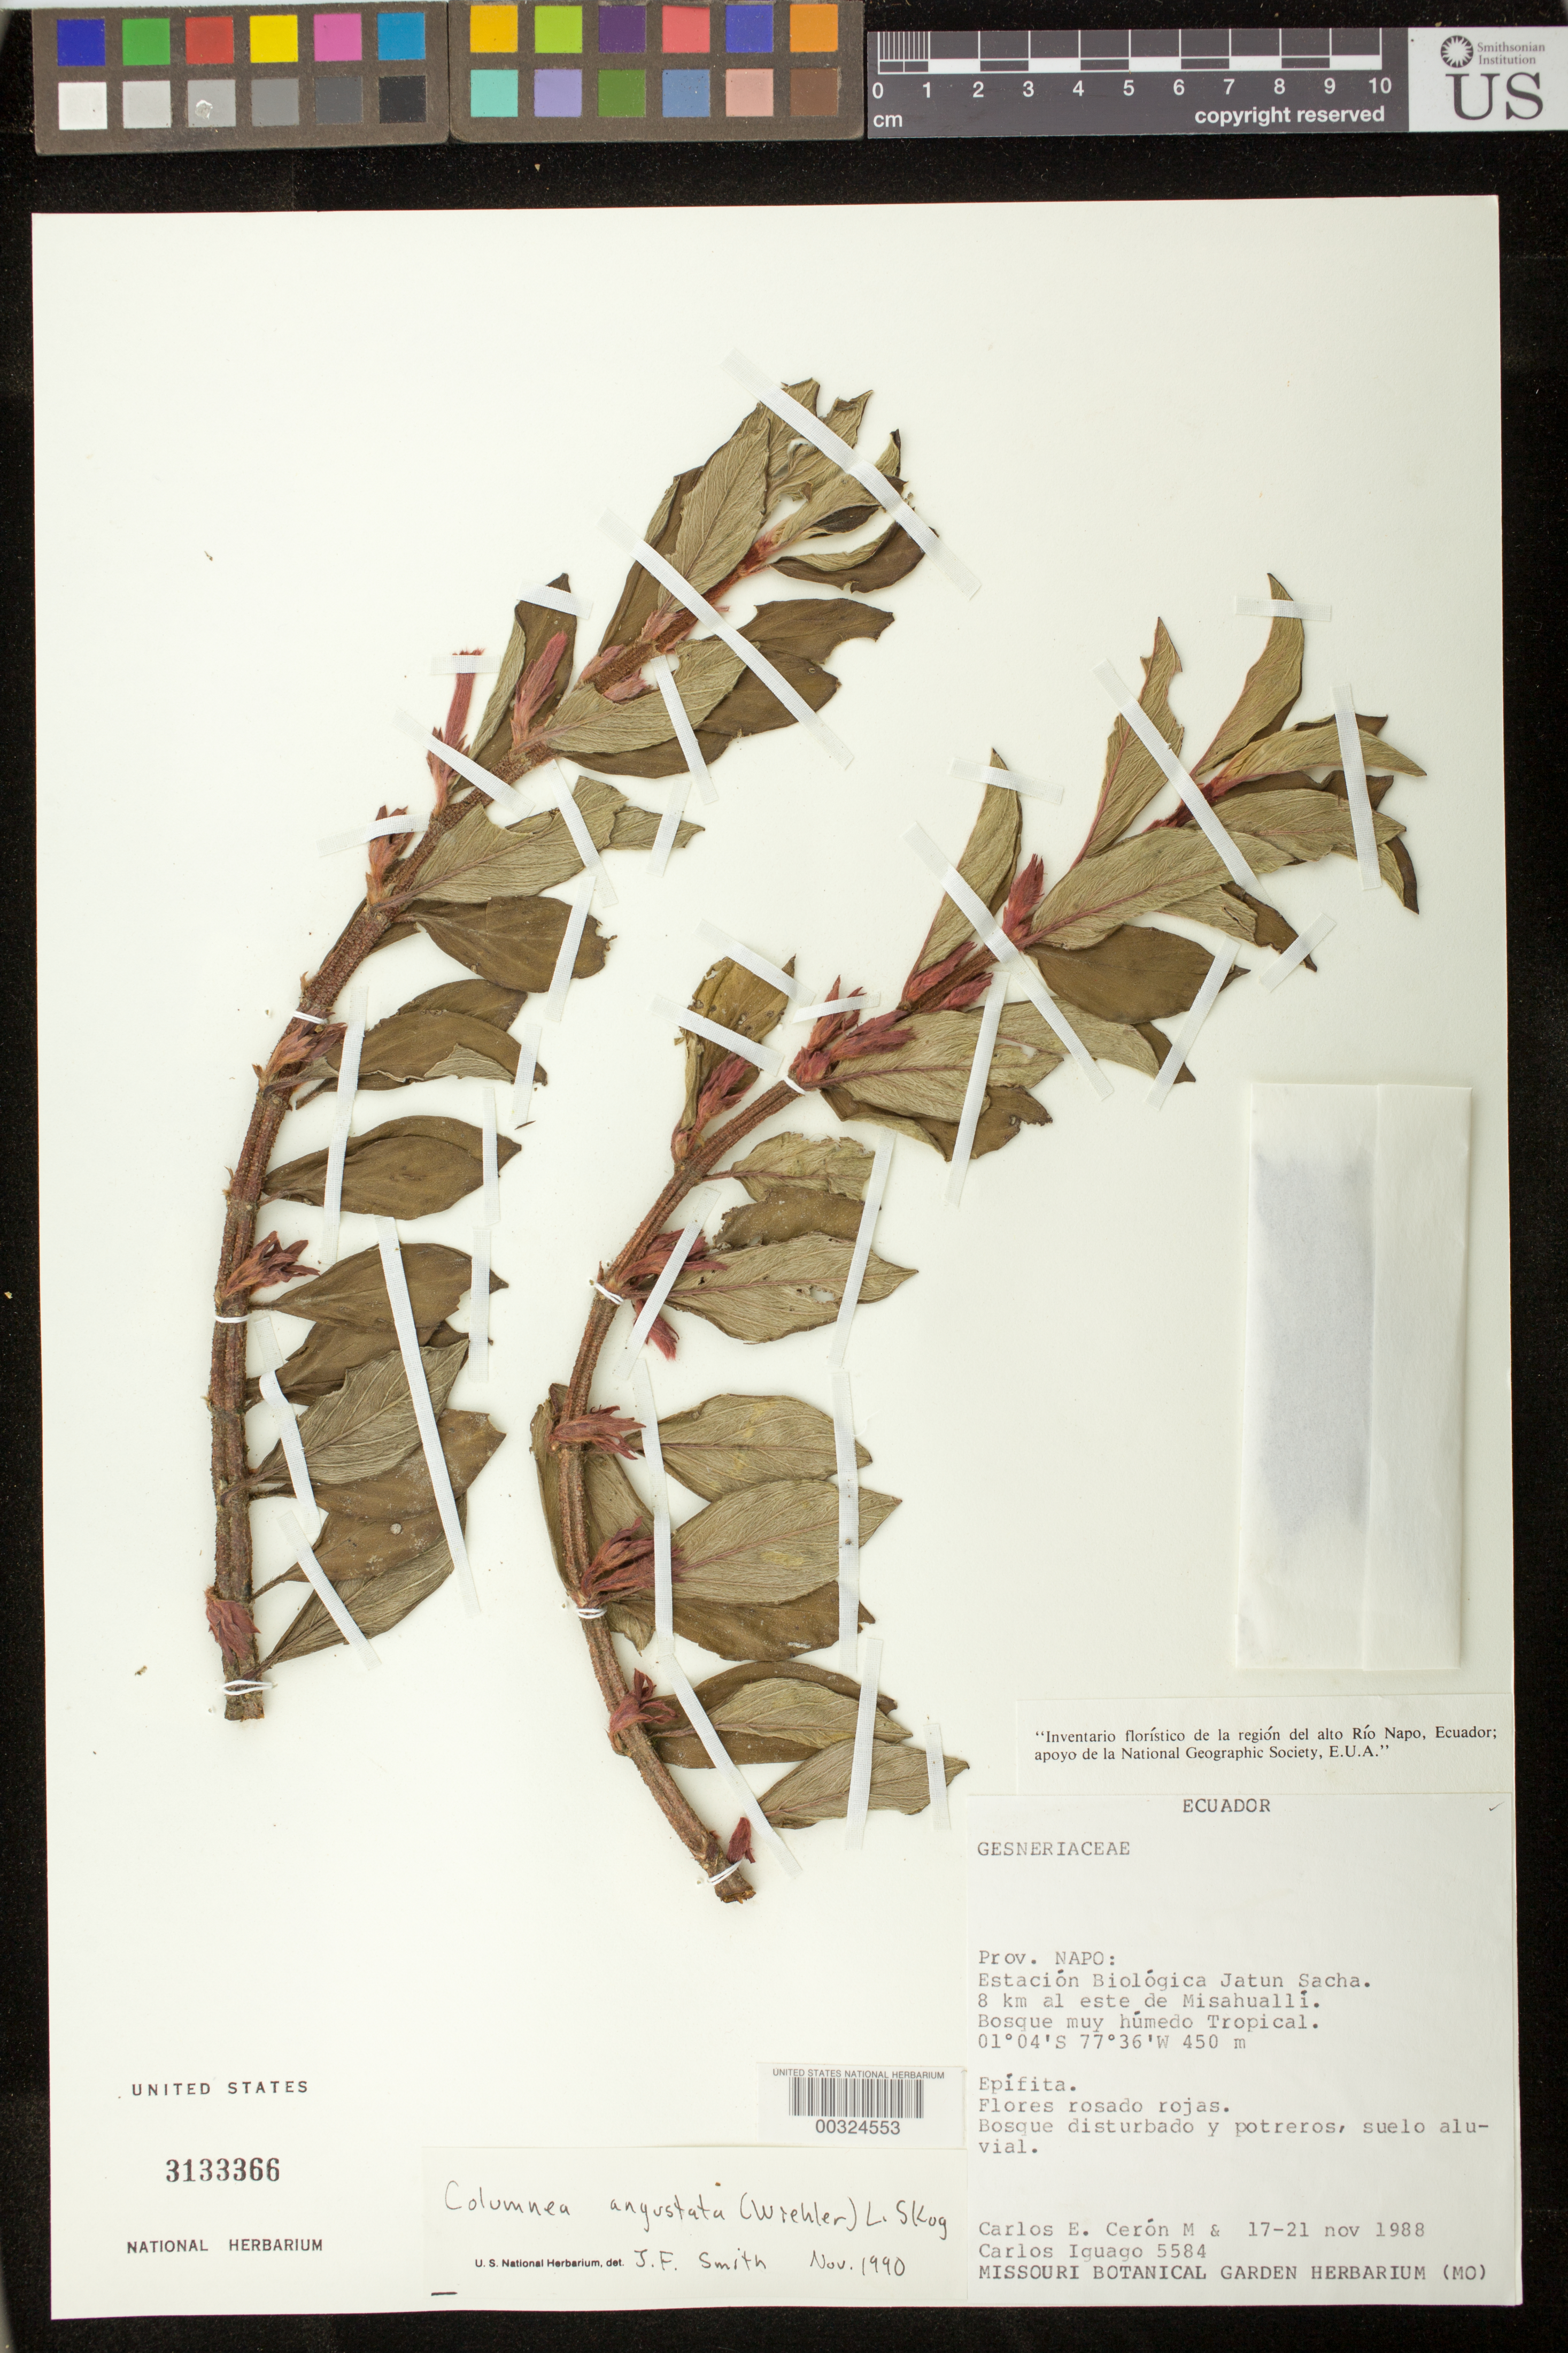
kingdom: Plantae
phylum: Tracheophyta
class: Magnoliopsida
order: Lamiales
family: Gesneriaceae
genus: Columnea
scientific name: Columnea angustata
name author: (Wiehler) L.E. Skog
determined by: Clark, J. L., (SEL), The Marie Selby Botanical Garden (UNITED STATES)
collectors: C. E. Cerón M. & C. Iguago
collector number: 5584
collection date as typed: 17-21 Nov 1988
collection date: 1988-11-17/1988-11-21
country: Ecuador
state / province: Napo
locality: Estacion Biologica Jatun Sacha, 8 km E of Misahualli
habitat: Bosque muy humedo tropical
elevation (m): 450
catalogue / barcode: US 3133366